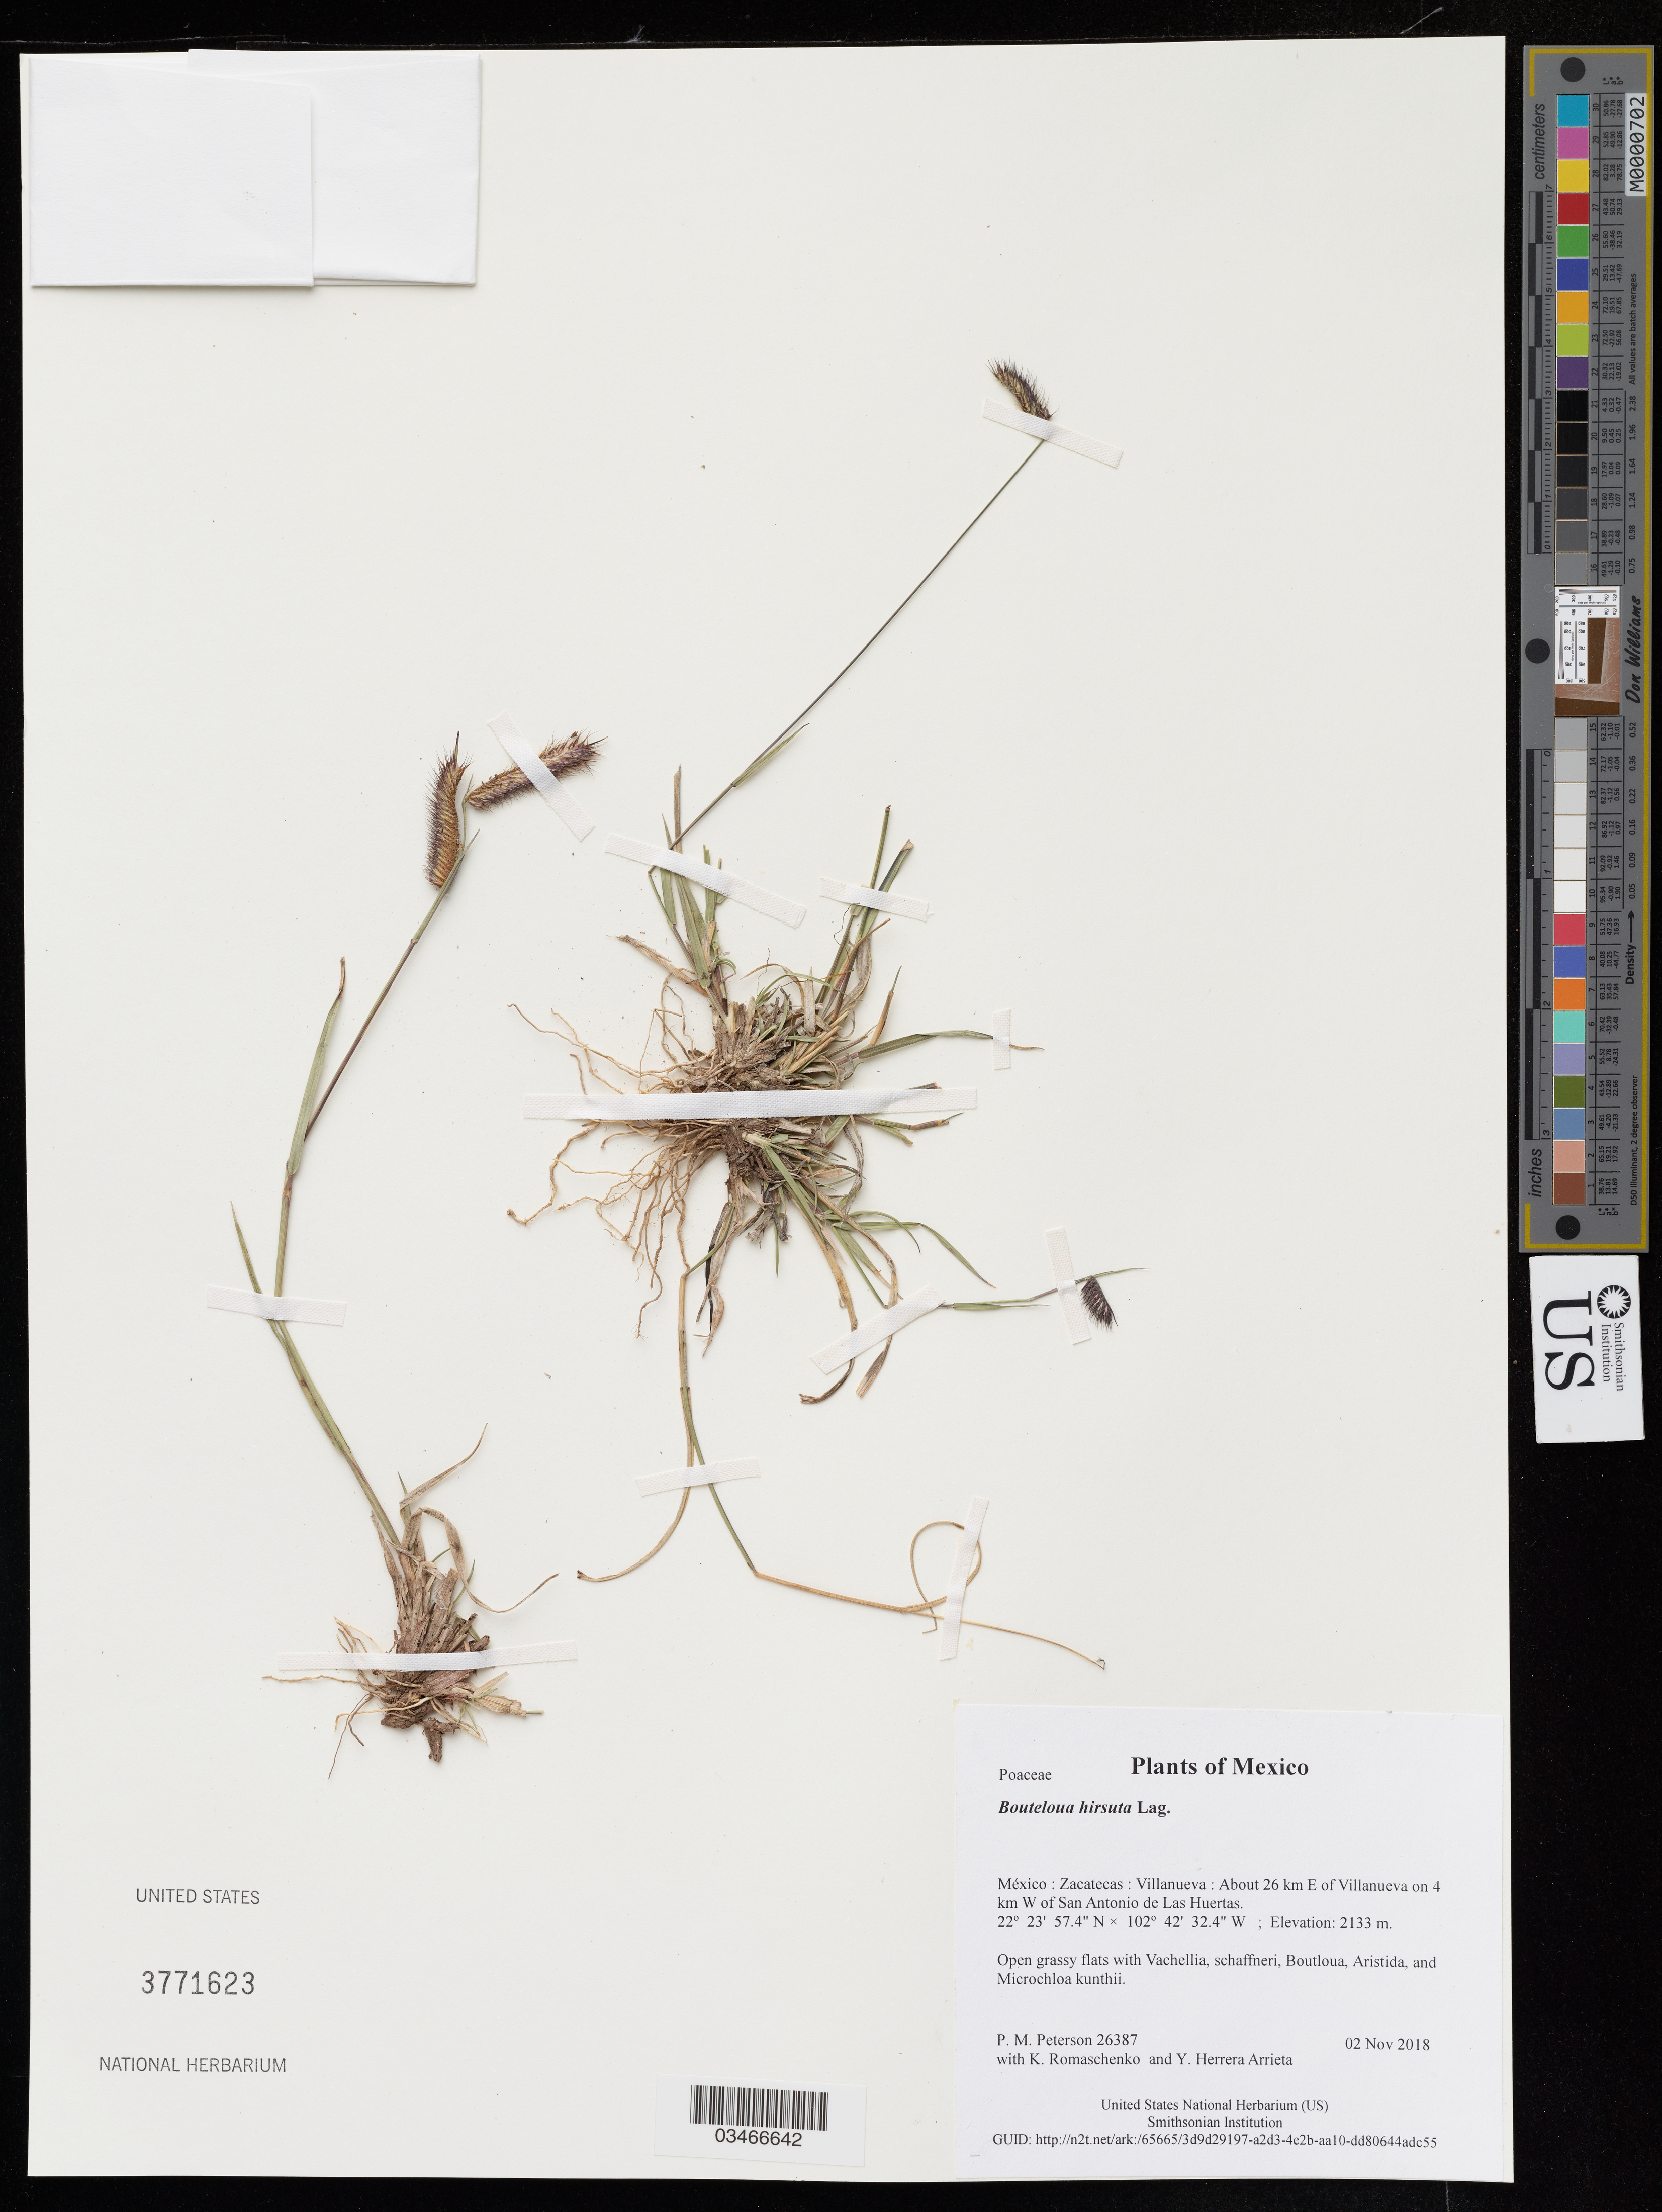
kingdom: Plantae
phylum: Tracheophyta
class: Liliopsida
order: Poales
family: Poaceae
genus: Bouteloua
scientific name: Bouteloua hirsuta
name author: Lag.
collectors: P. M. Peterson, K. Romaschenko & Y. Herrera Arrieta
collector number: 26387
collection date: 2018-11-02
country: México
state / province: Zacatecas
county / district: Villanueva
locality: About 26 km E of Villanueva on 4 km W of San Antonio de Las Huertas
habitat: Open grassy flats with Vachellia, schaffneri, Boutloua, Aristida, and Microchloa kunthii.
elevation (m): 2133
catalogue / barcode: US 3771623